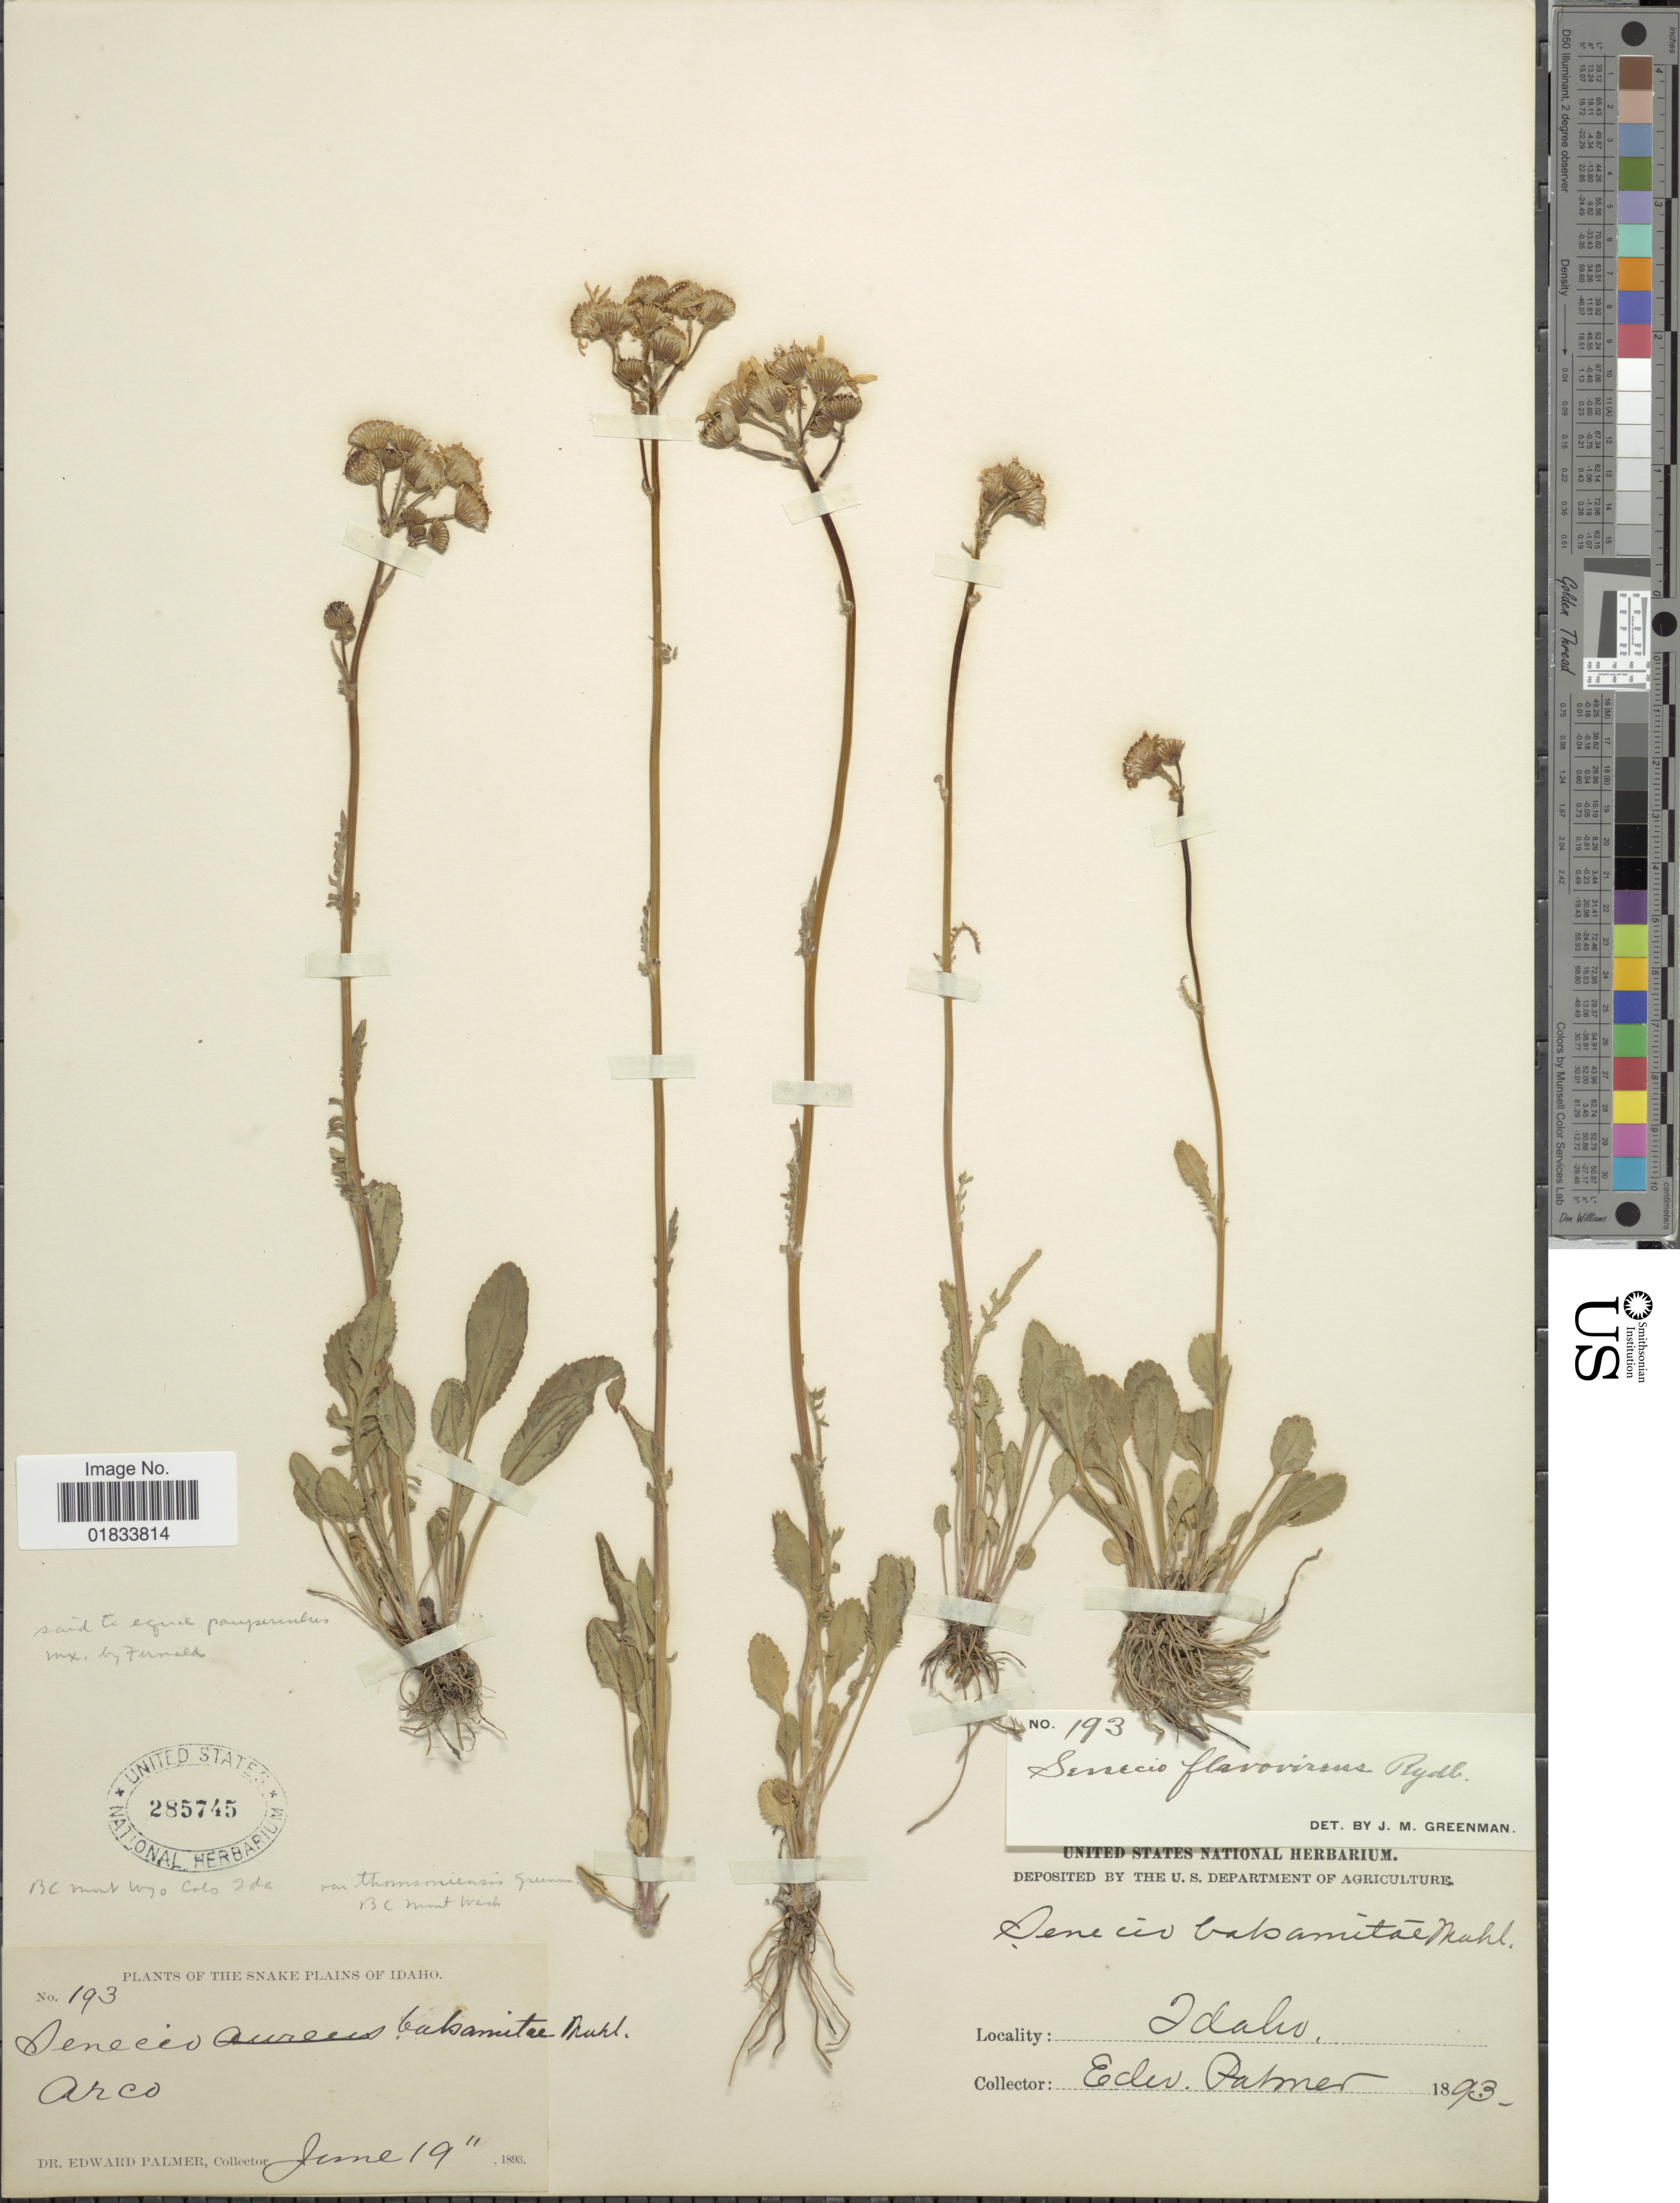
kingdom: Plantae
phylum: Tracheophyta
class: Magnoliopsida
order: Asterales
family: Asteraceae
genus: Packera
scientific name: Packera paupercula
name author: (Michx.) Á. Löve & D. Löve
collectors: E. Palmer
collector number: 193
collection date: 1893-06-19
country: United States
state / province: Idaho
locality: The Snake Plains, Arco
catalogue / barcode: US 285745